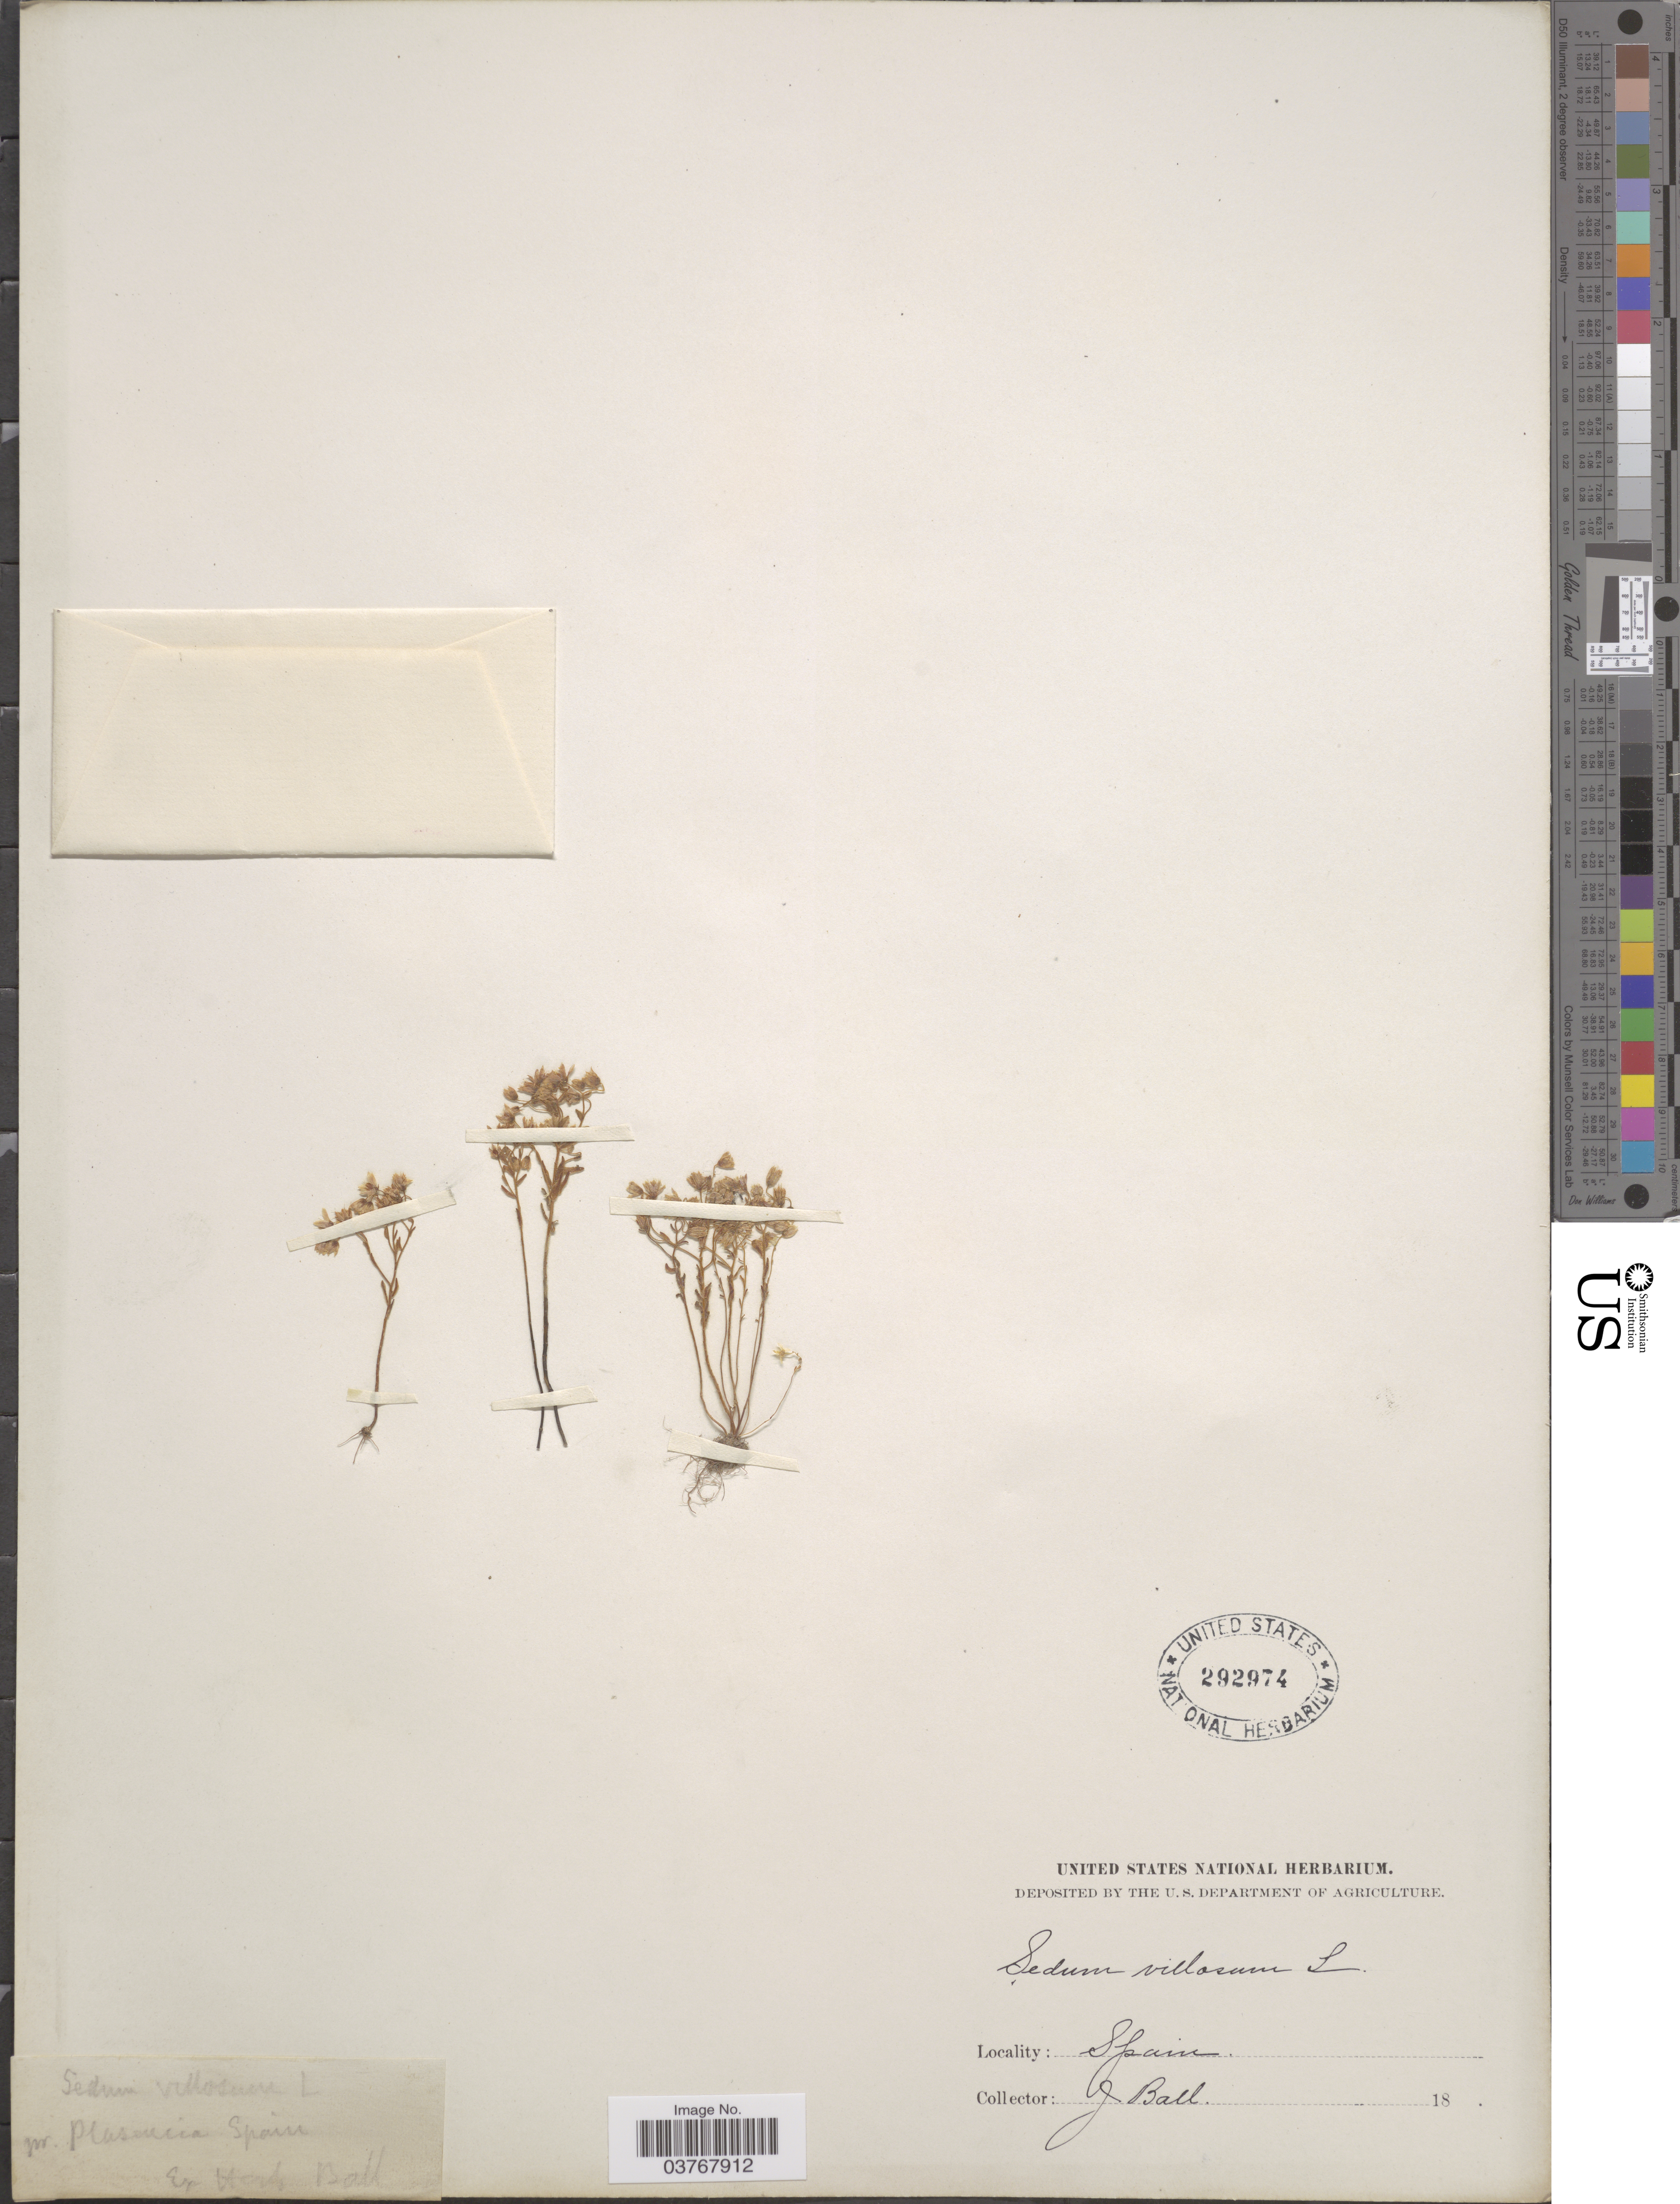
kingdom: Plantae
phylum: Tracheophyta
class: Magnoliopsida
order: Saxifragales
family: Crassulaceae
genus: Sedum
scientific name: Sedum villosum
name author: L.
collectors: J. Ball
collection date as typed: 18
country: Spain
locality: Pr. Plasencia.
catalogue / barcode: US 292974